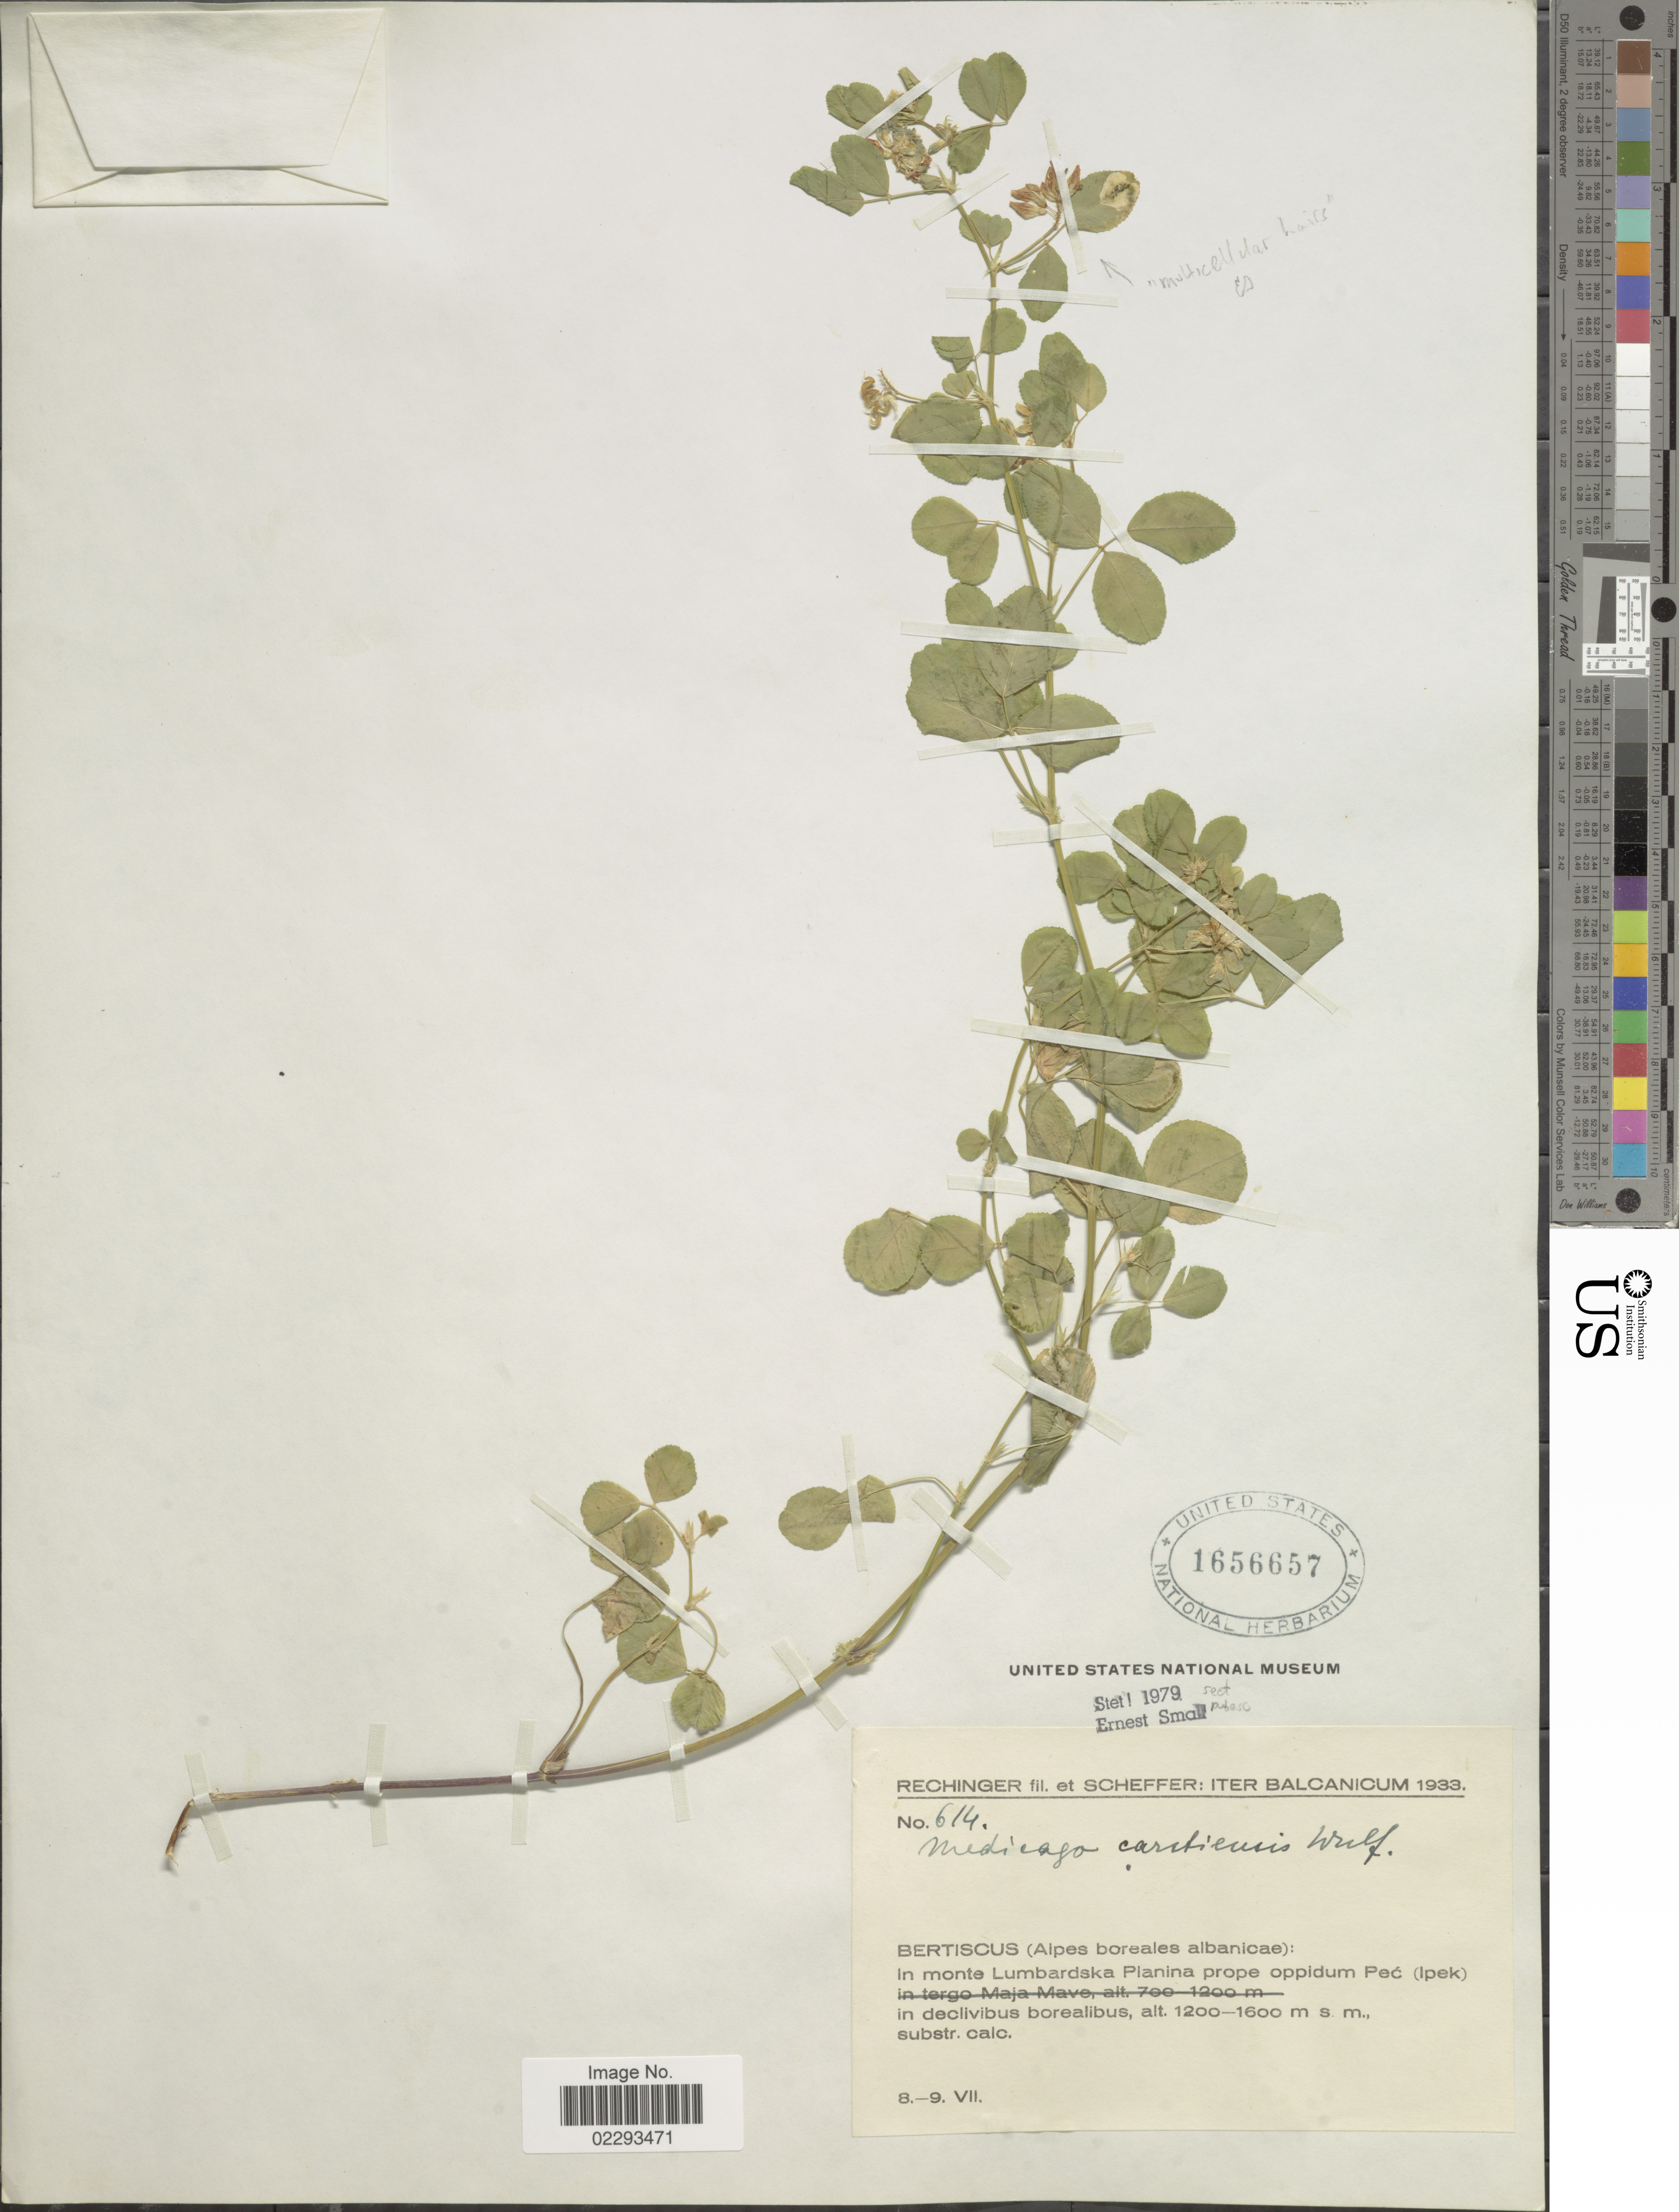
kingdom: Plantae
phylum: Tracheophyta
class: Magnoliopsida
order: Fabales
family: Fabaceae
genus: Medicago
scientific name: Medicago carstiensis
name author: Wulfen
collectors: -- Rechinger & Scheffer, --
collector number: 614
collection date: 1933-07-08/1933-07-09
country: Kosovo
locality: Iter Balcanicum, Bertiscus (Alpes boreales albanicae): in monte Lumbardska Planina prope oppidum Pec (Ipek), in declivibus borealibus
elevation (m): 1200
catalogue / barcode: US 1656657